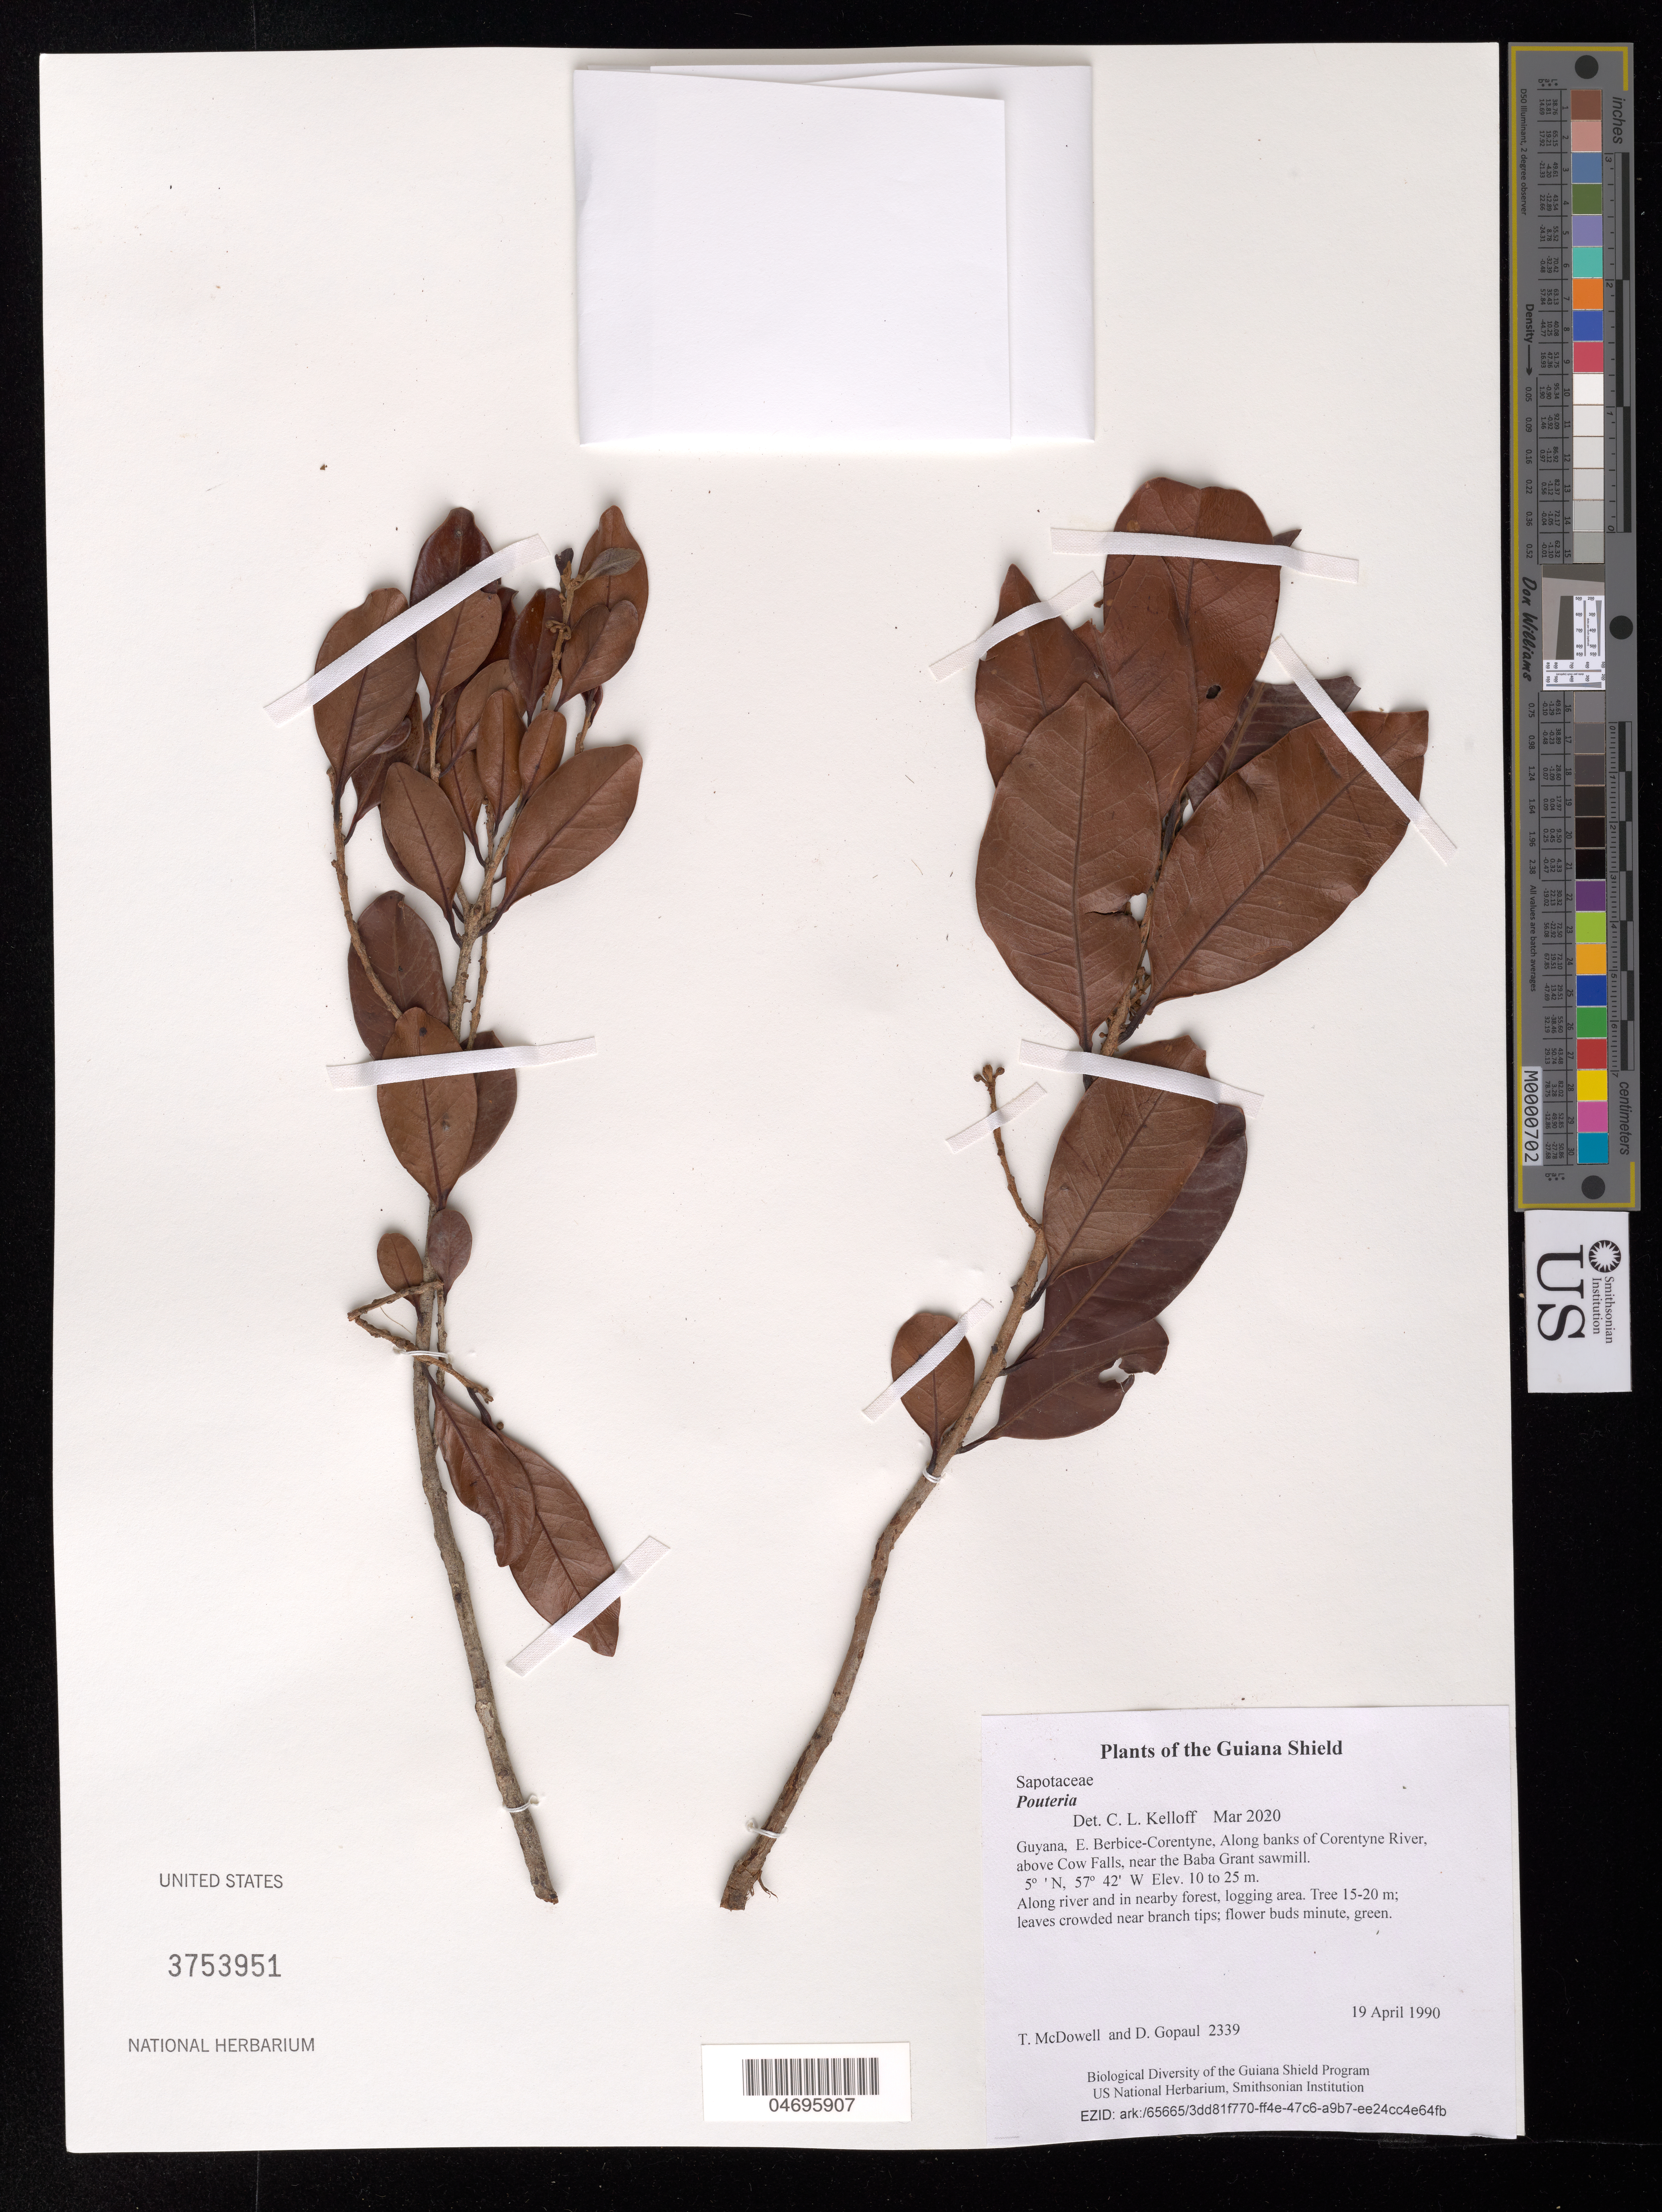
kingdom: Plantae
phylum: Tracheophyta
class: Magnoliopsida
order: Ericales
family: Sapotaceae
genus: Pouteria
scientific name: Pouteria sp.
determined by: Kelloff, C. L.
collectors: T. McDowell & D. Gopaul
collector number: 2339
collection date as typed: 19 April 1990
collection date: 1990-04-19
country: Guyana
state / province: E. Berbice-Corentyne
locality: Along banks of Corentyne River, above Cow Falls, near the Baba Grant sawmill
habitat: Along river and in nearby forest, logging area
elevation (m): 10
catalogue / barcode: US 3753951